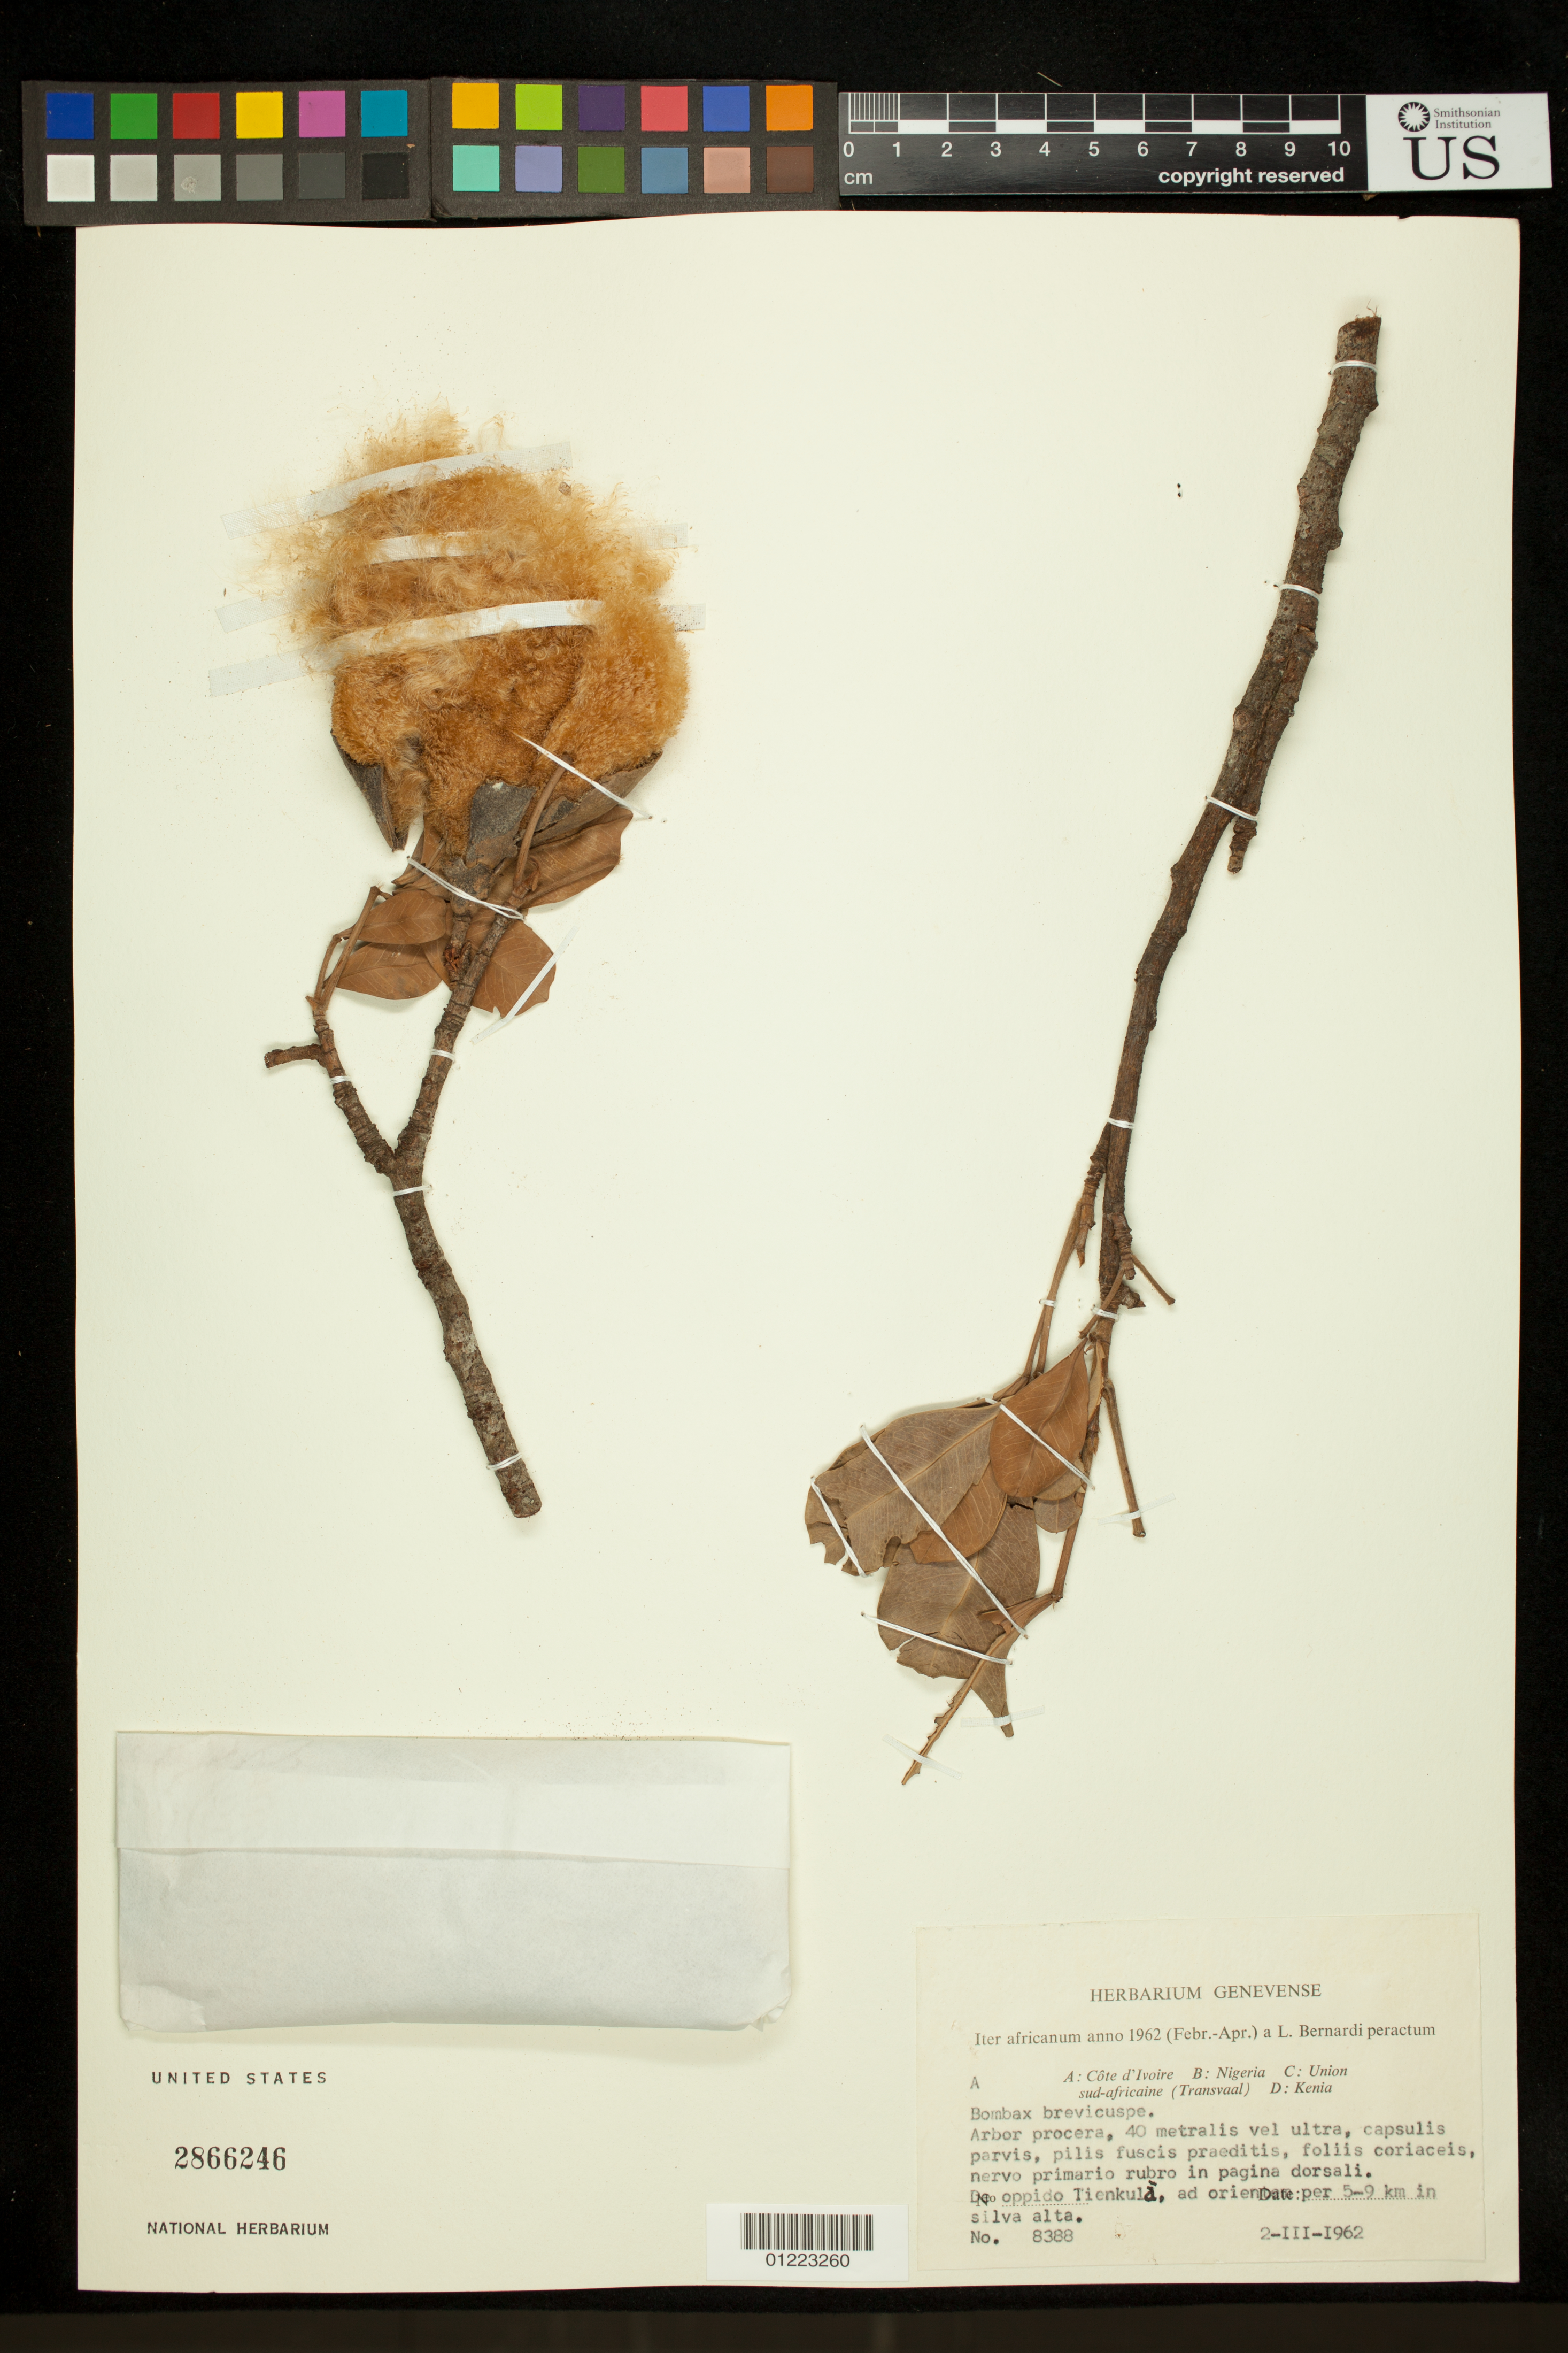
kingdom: Plantae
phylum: Tracheophyta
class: Magnoliopsida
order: Malvales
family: Malvaceae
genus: Bombax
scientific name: Bombax brevicuspe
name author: Spreng.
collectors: L. Bernardi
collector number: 8388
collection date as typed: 3/2/1962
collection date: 1962-03-02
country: Ivory Coast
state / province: Montagnes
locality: oppido Tienkula, ad orientem per 5 - 9 km in silva alta. Dix-Huit Montagnes.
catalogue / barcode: US 2866246